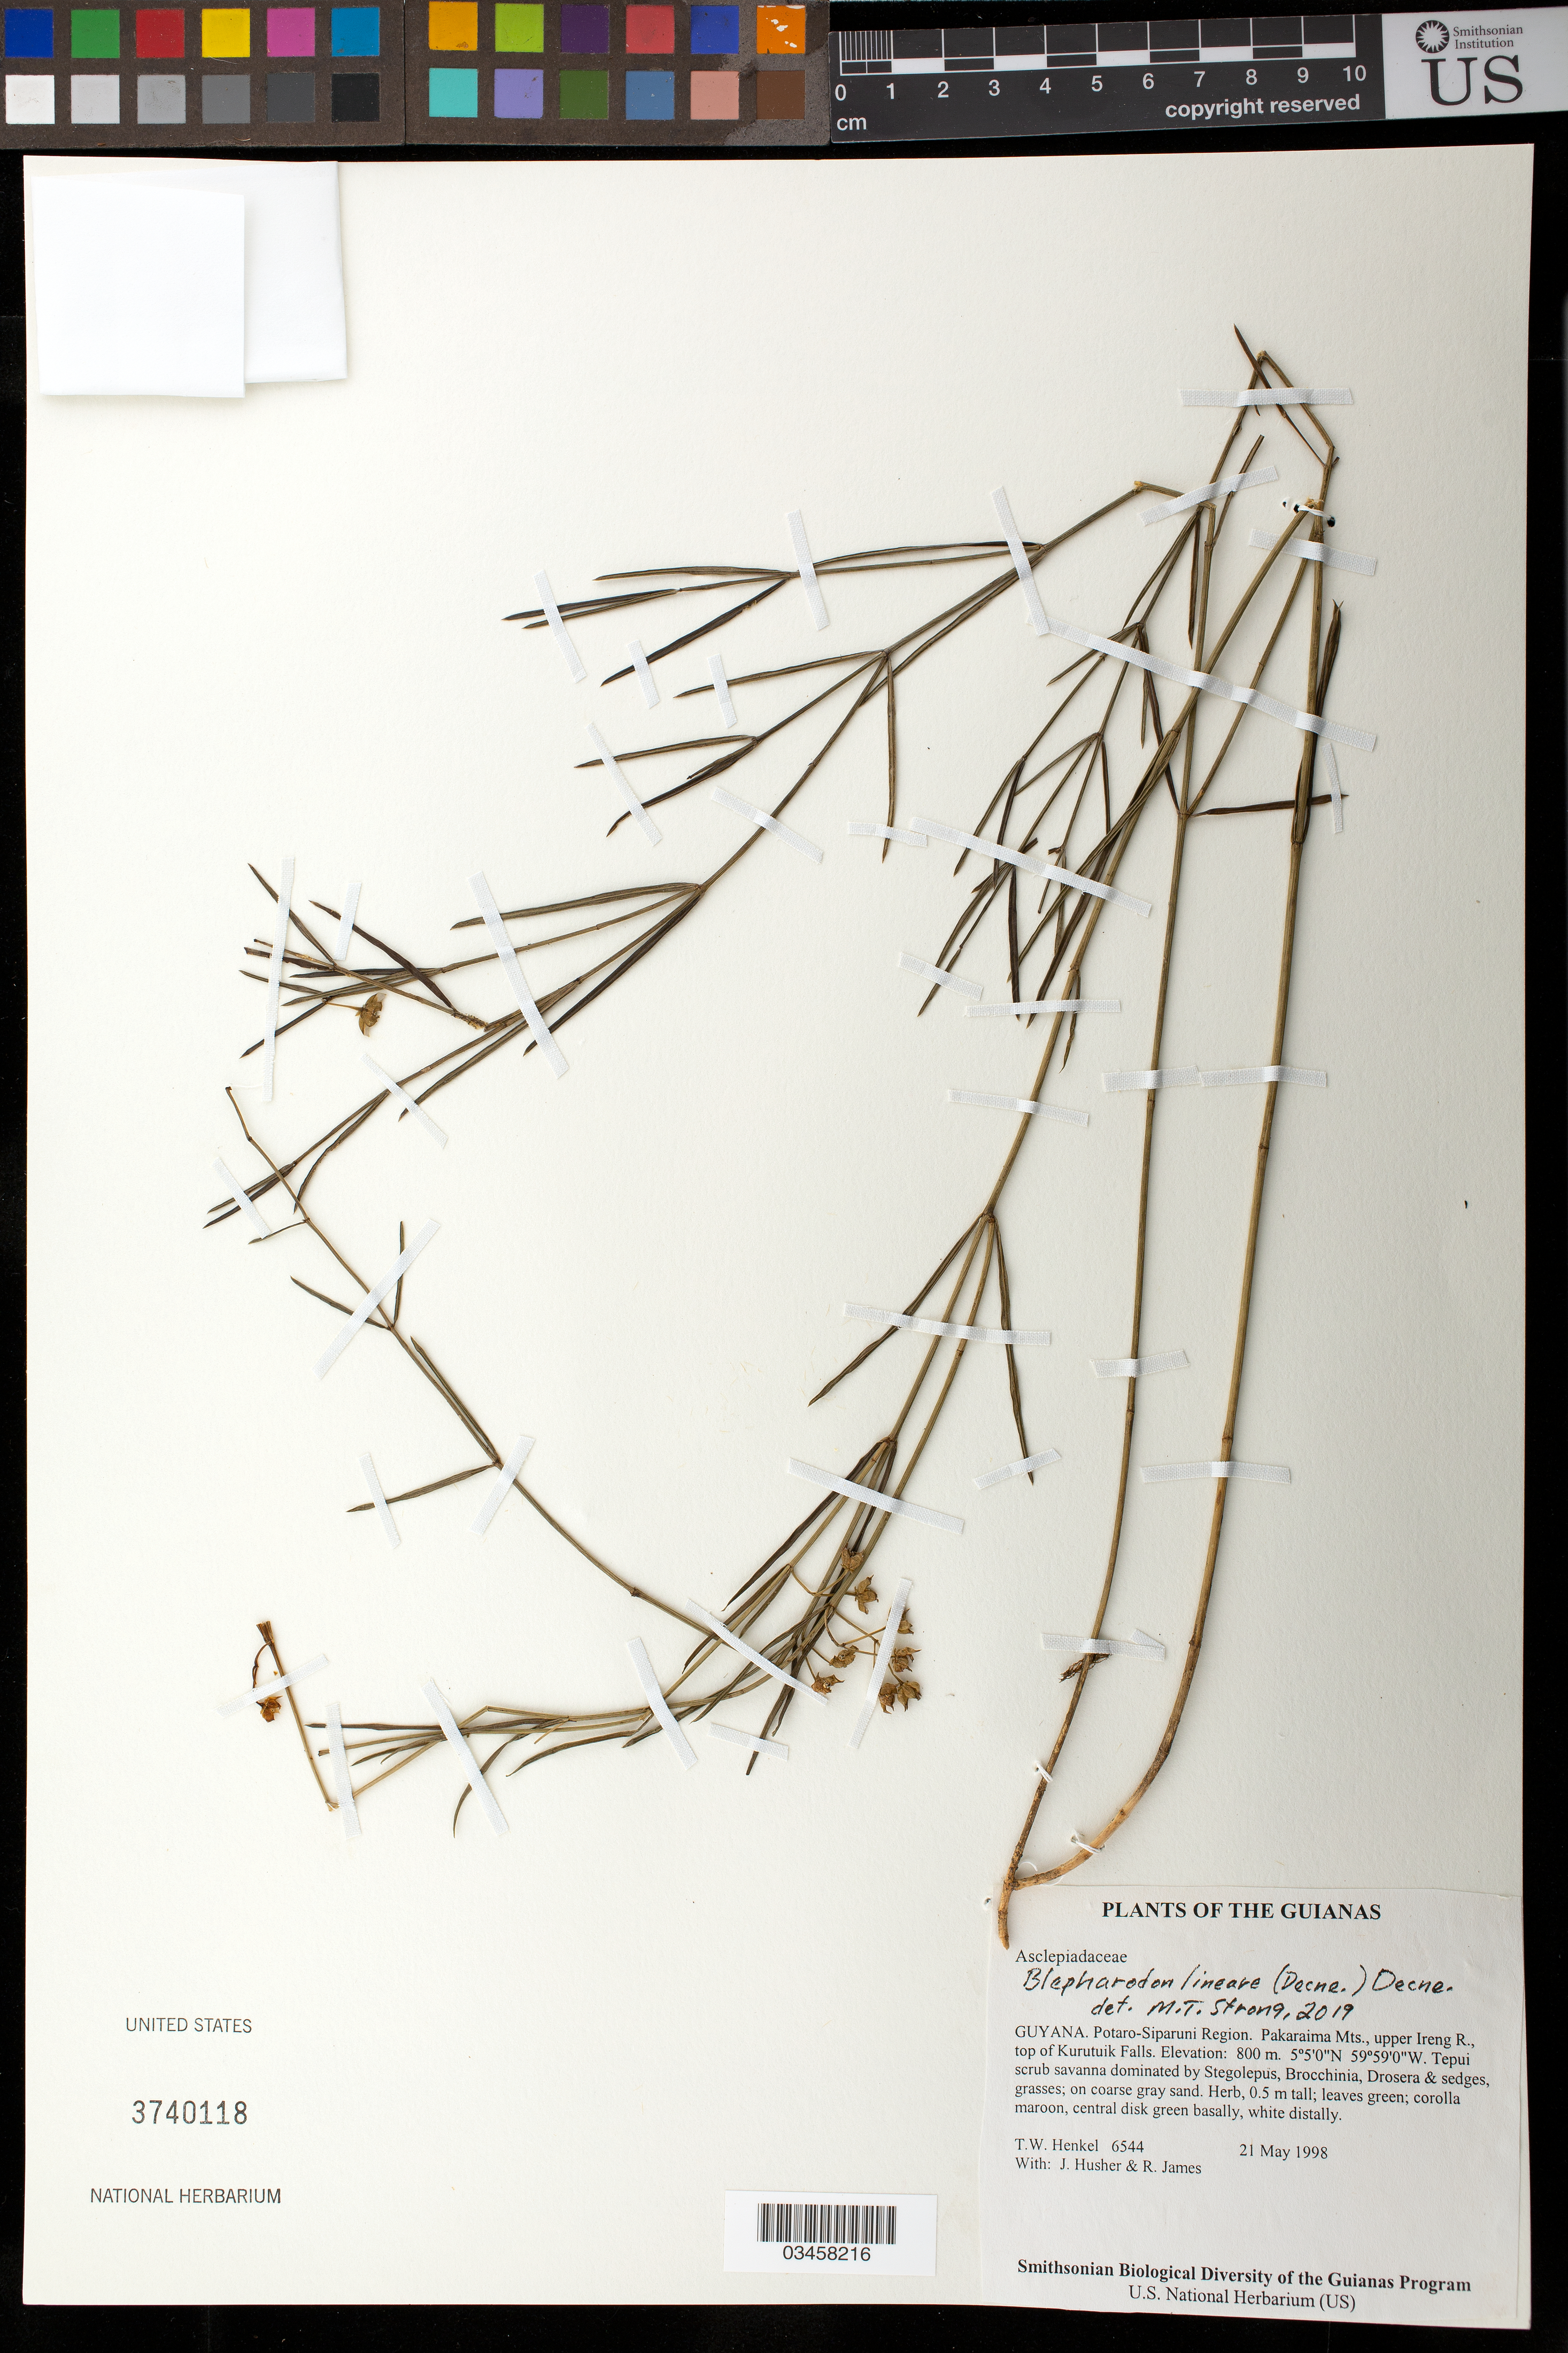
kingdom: Plantae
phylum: Tracheophyta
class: Magnoliopsida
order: Gentianales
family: Apocynaceae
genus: Blepharodon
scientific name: Blepharodon lineare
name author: (Decne.) Decne.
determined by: Strong, Mark T., (BOT), Smithsonian Institution - National Museum of Natural History (UNITED STATES)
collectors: T. Henkel, J. Husher & R. James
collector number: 6544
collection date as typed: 21 May 1998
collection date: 1998-05-21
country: Guyana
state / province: Potaro-Siparuni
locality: Pakaraima Mts., upper Ireng R., top of Kurutuik Falls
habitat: Tepui scrub savanna dominated by Stegolepus, Brocchinia, Drosera & sedges, grasses; on coarse gray sand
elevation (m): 800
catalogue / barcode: US 3740118